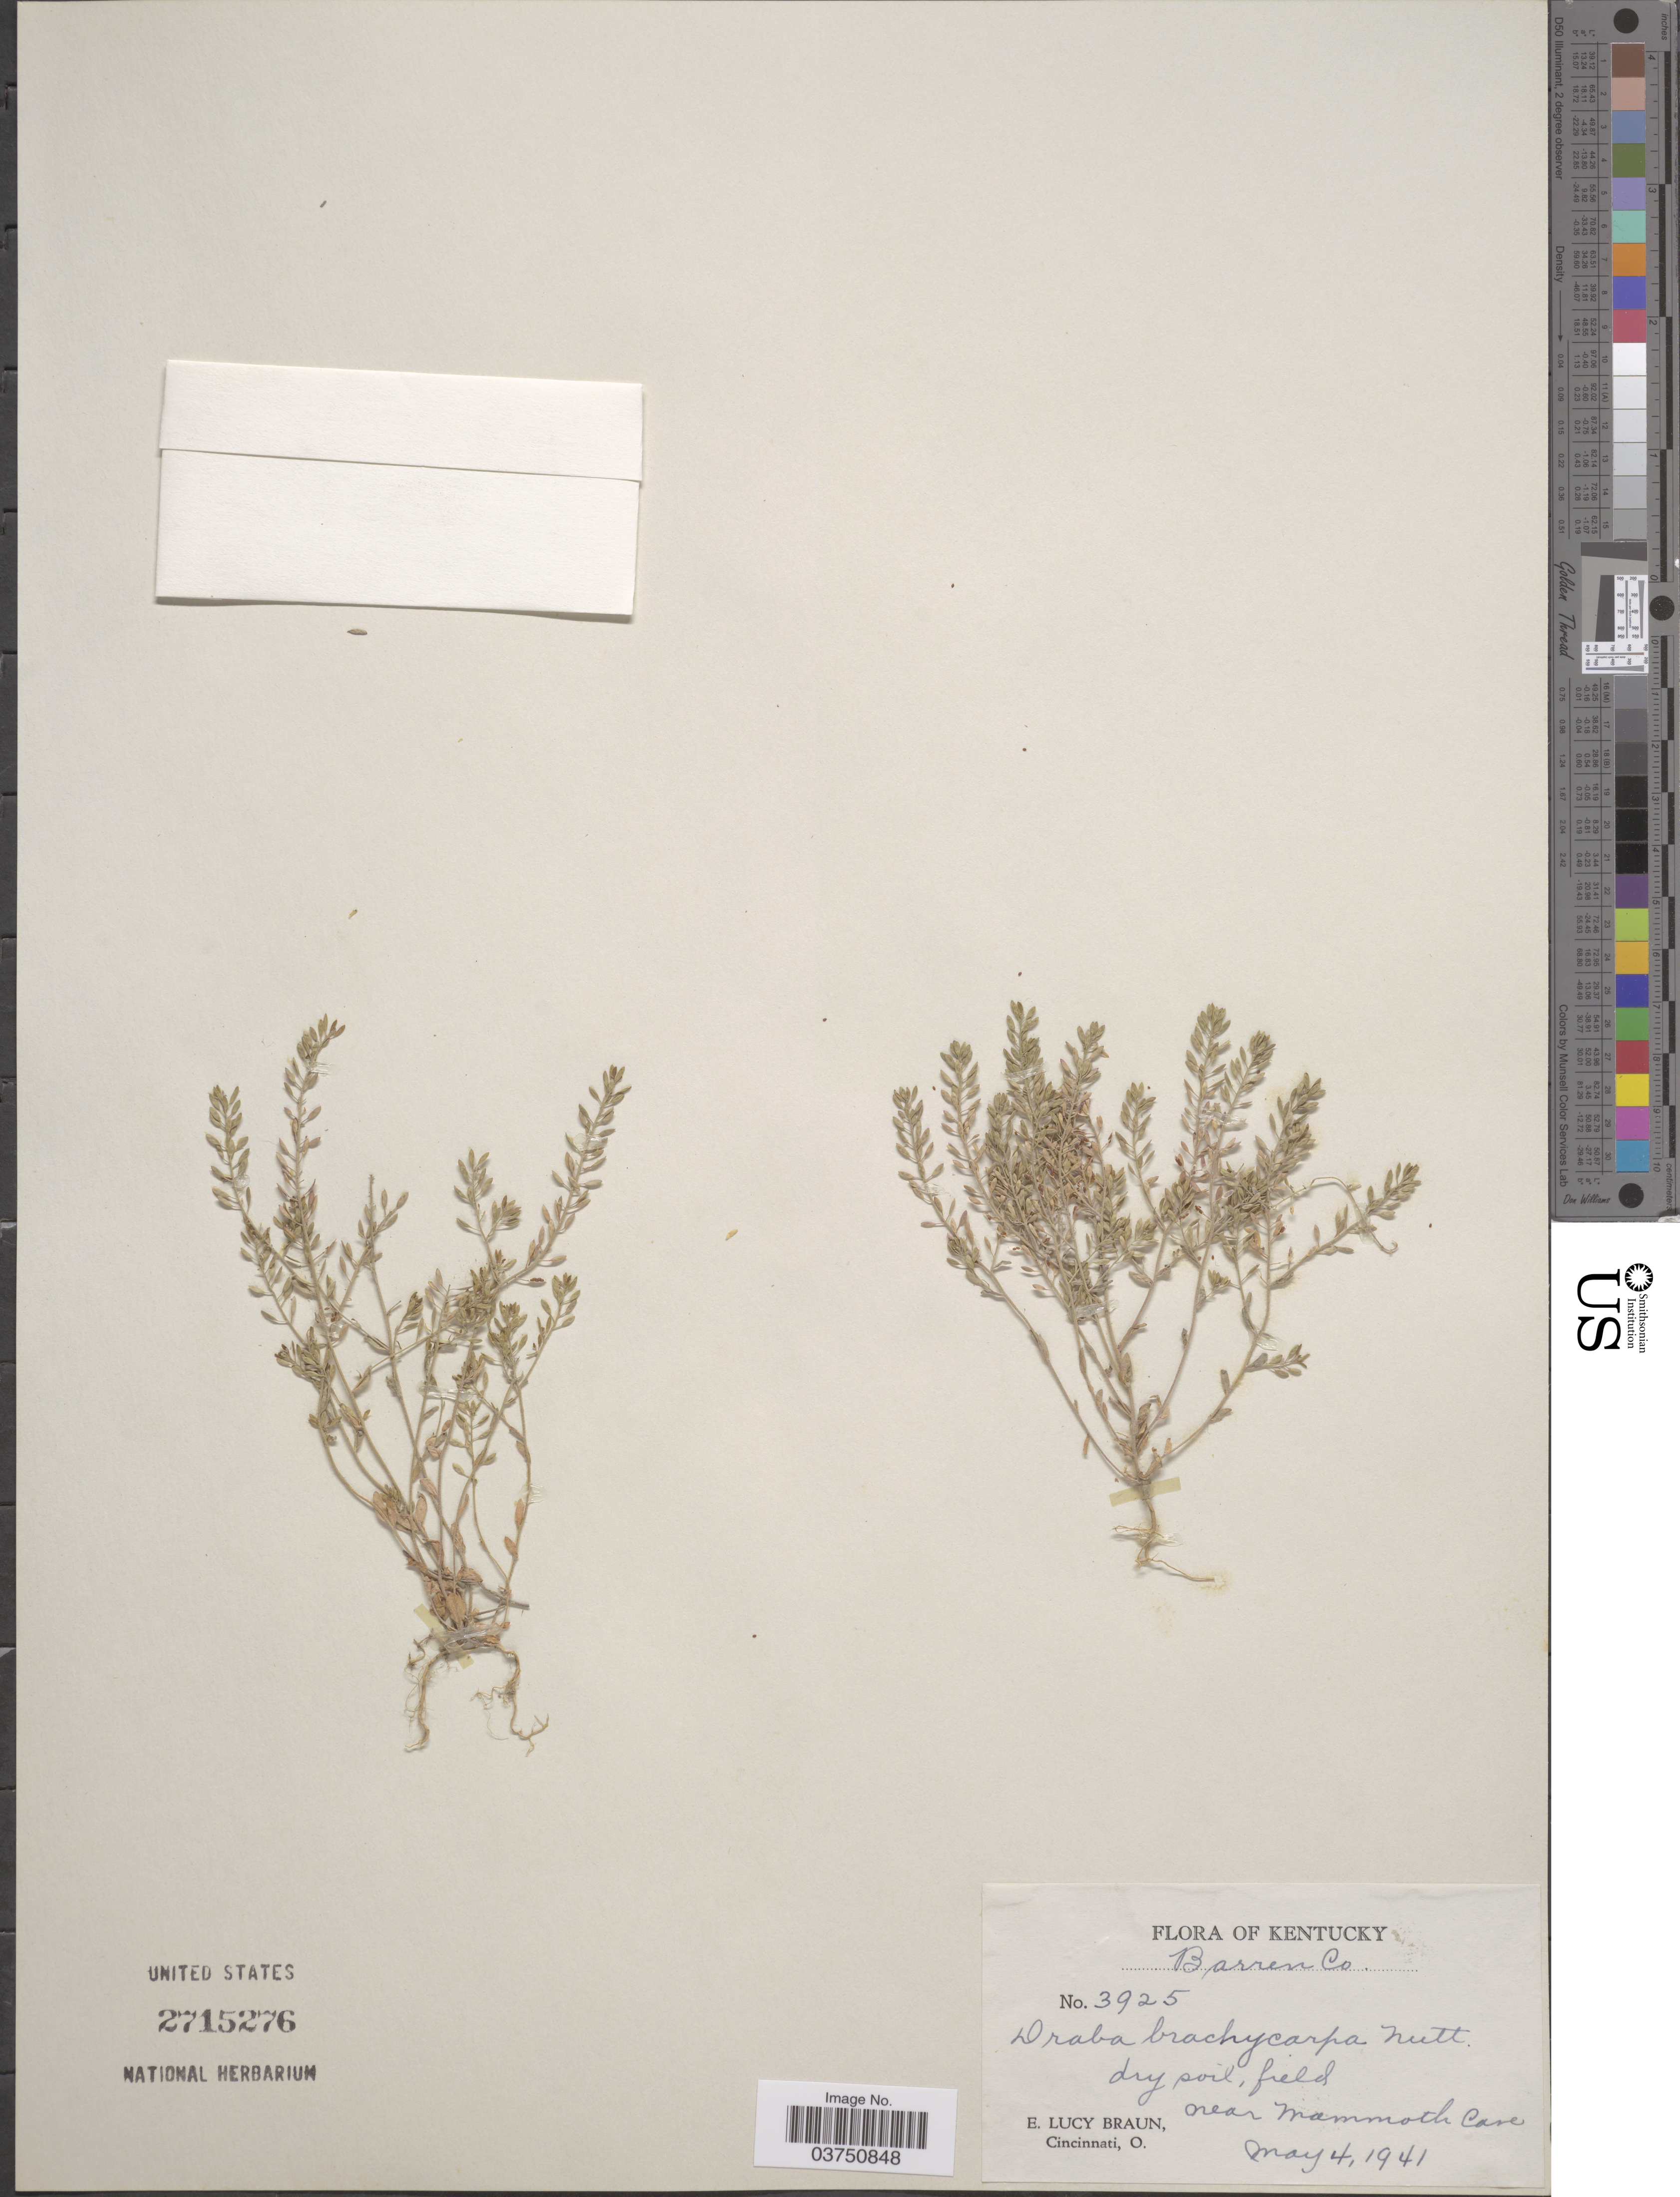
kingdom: Plantae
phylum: Tracheophyta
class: Magnoliopsida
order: Brassicales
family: Brassicaceae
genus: Draba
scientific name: Draba brachycarpa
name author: (Nutt.) Torr. & A. Gray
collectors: E. L. Braun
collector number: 3925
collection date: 1941-05-04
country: United States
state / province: Kentucky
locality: Barren Co. Near Mammoth Cave.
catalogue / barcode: US 2715276